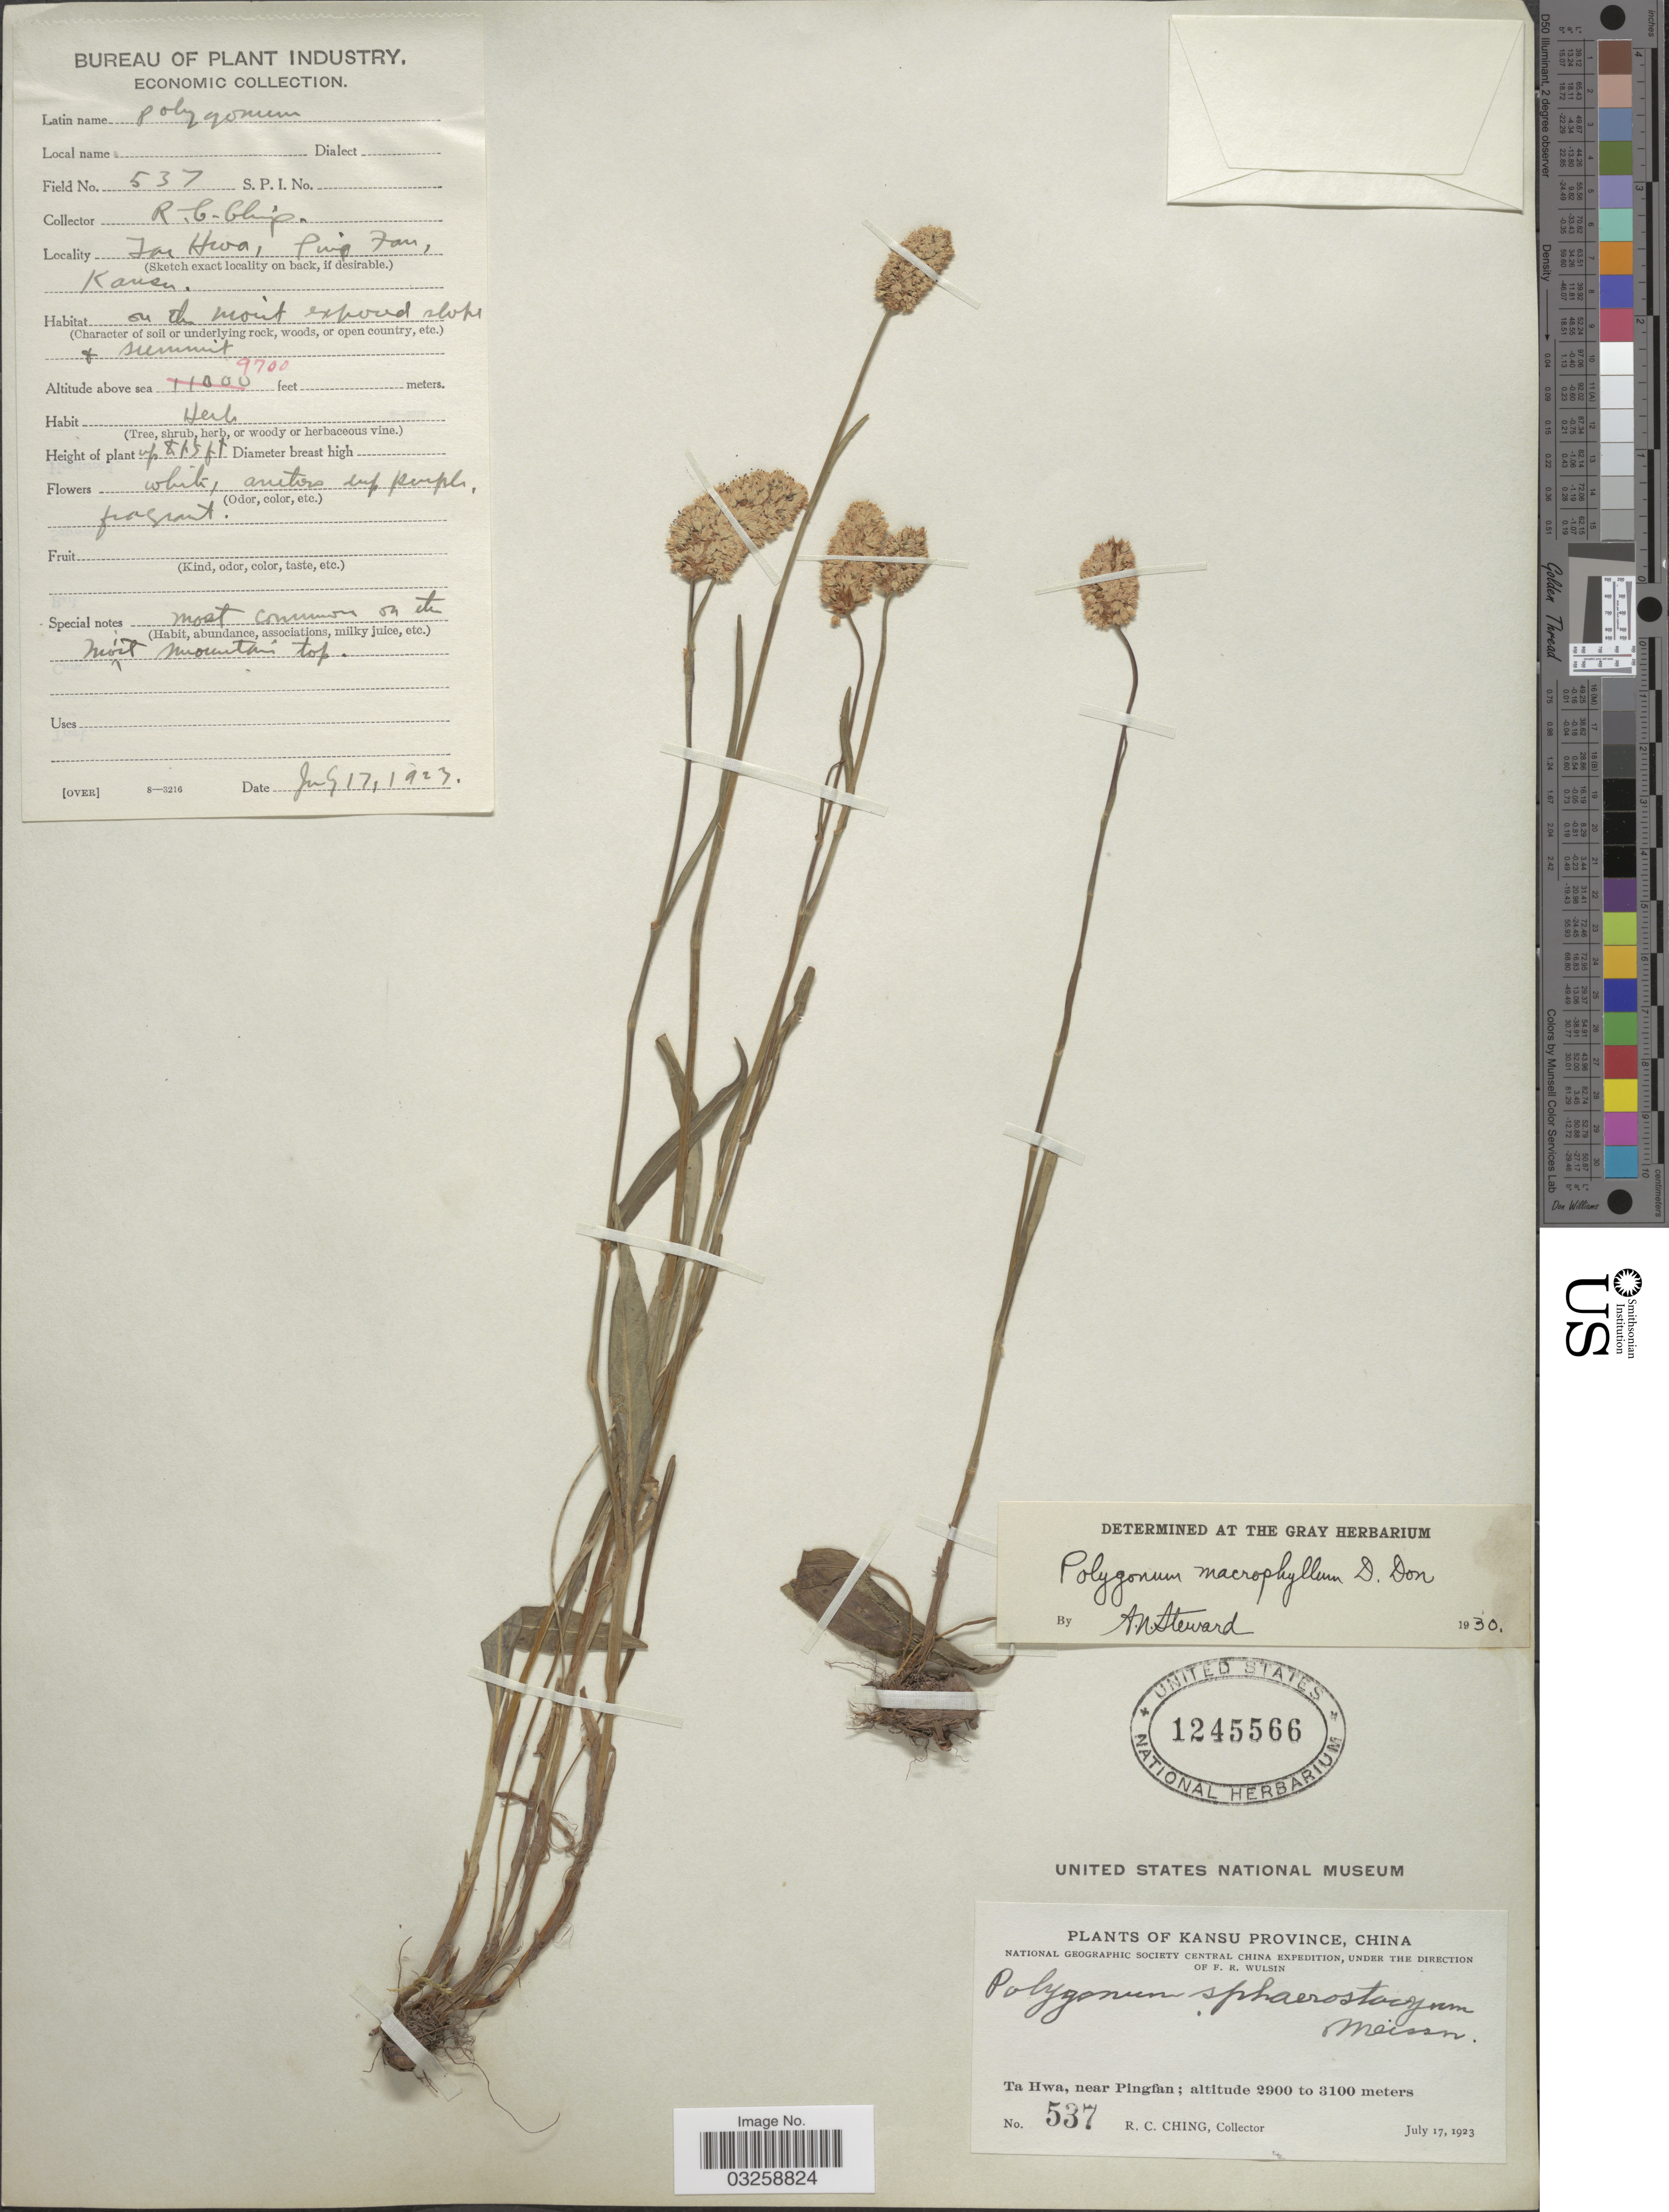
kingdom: Plantae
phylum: Tracheophyta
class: Magnoliopsida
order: Caryophyllales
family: Polygonaceae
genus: Bistorta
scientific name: Bistorta macrophylla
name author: (D. Don) Soják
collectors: R. C. Ching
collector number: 537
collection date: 1923-07-17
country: China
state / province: Gansu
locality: Kansu Province. Ta Hwa, near Pingfan.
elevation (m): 2957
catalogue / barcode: US 1245566